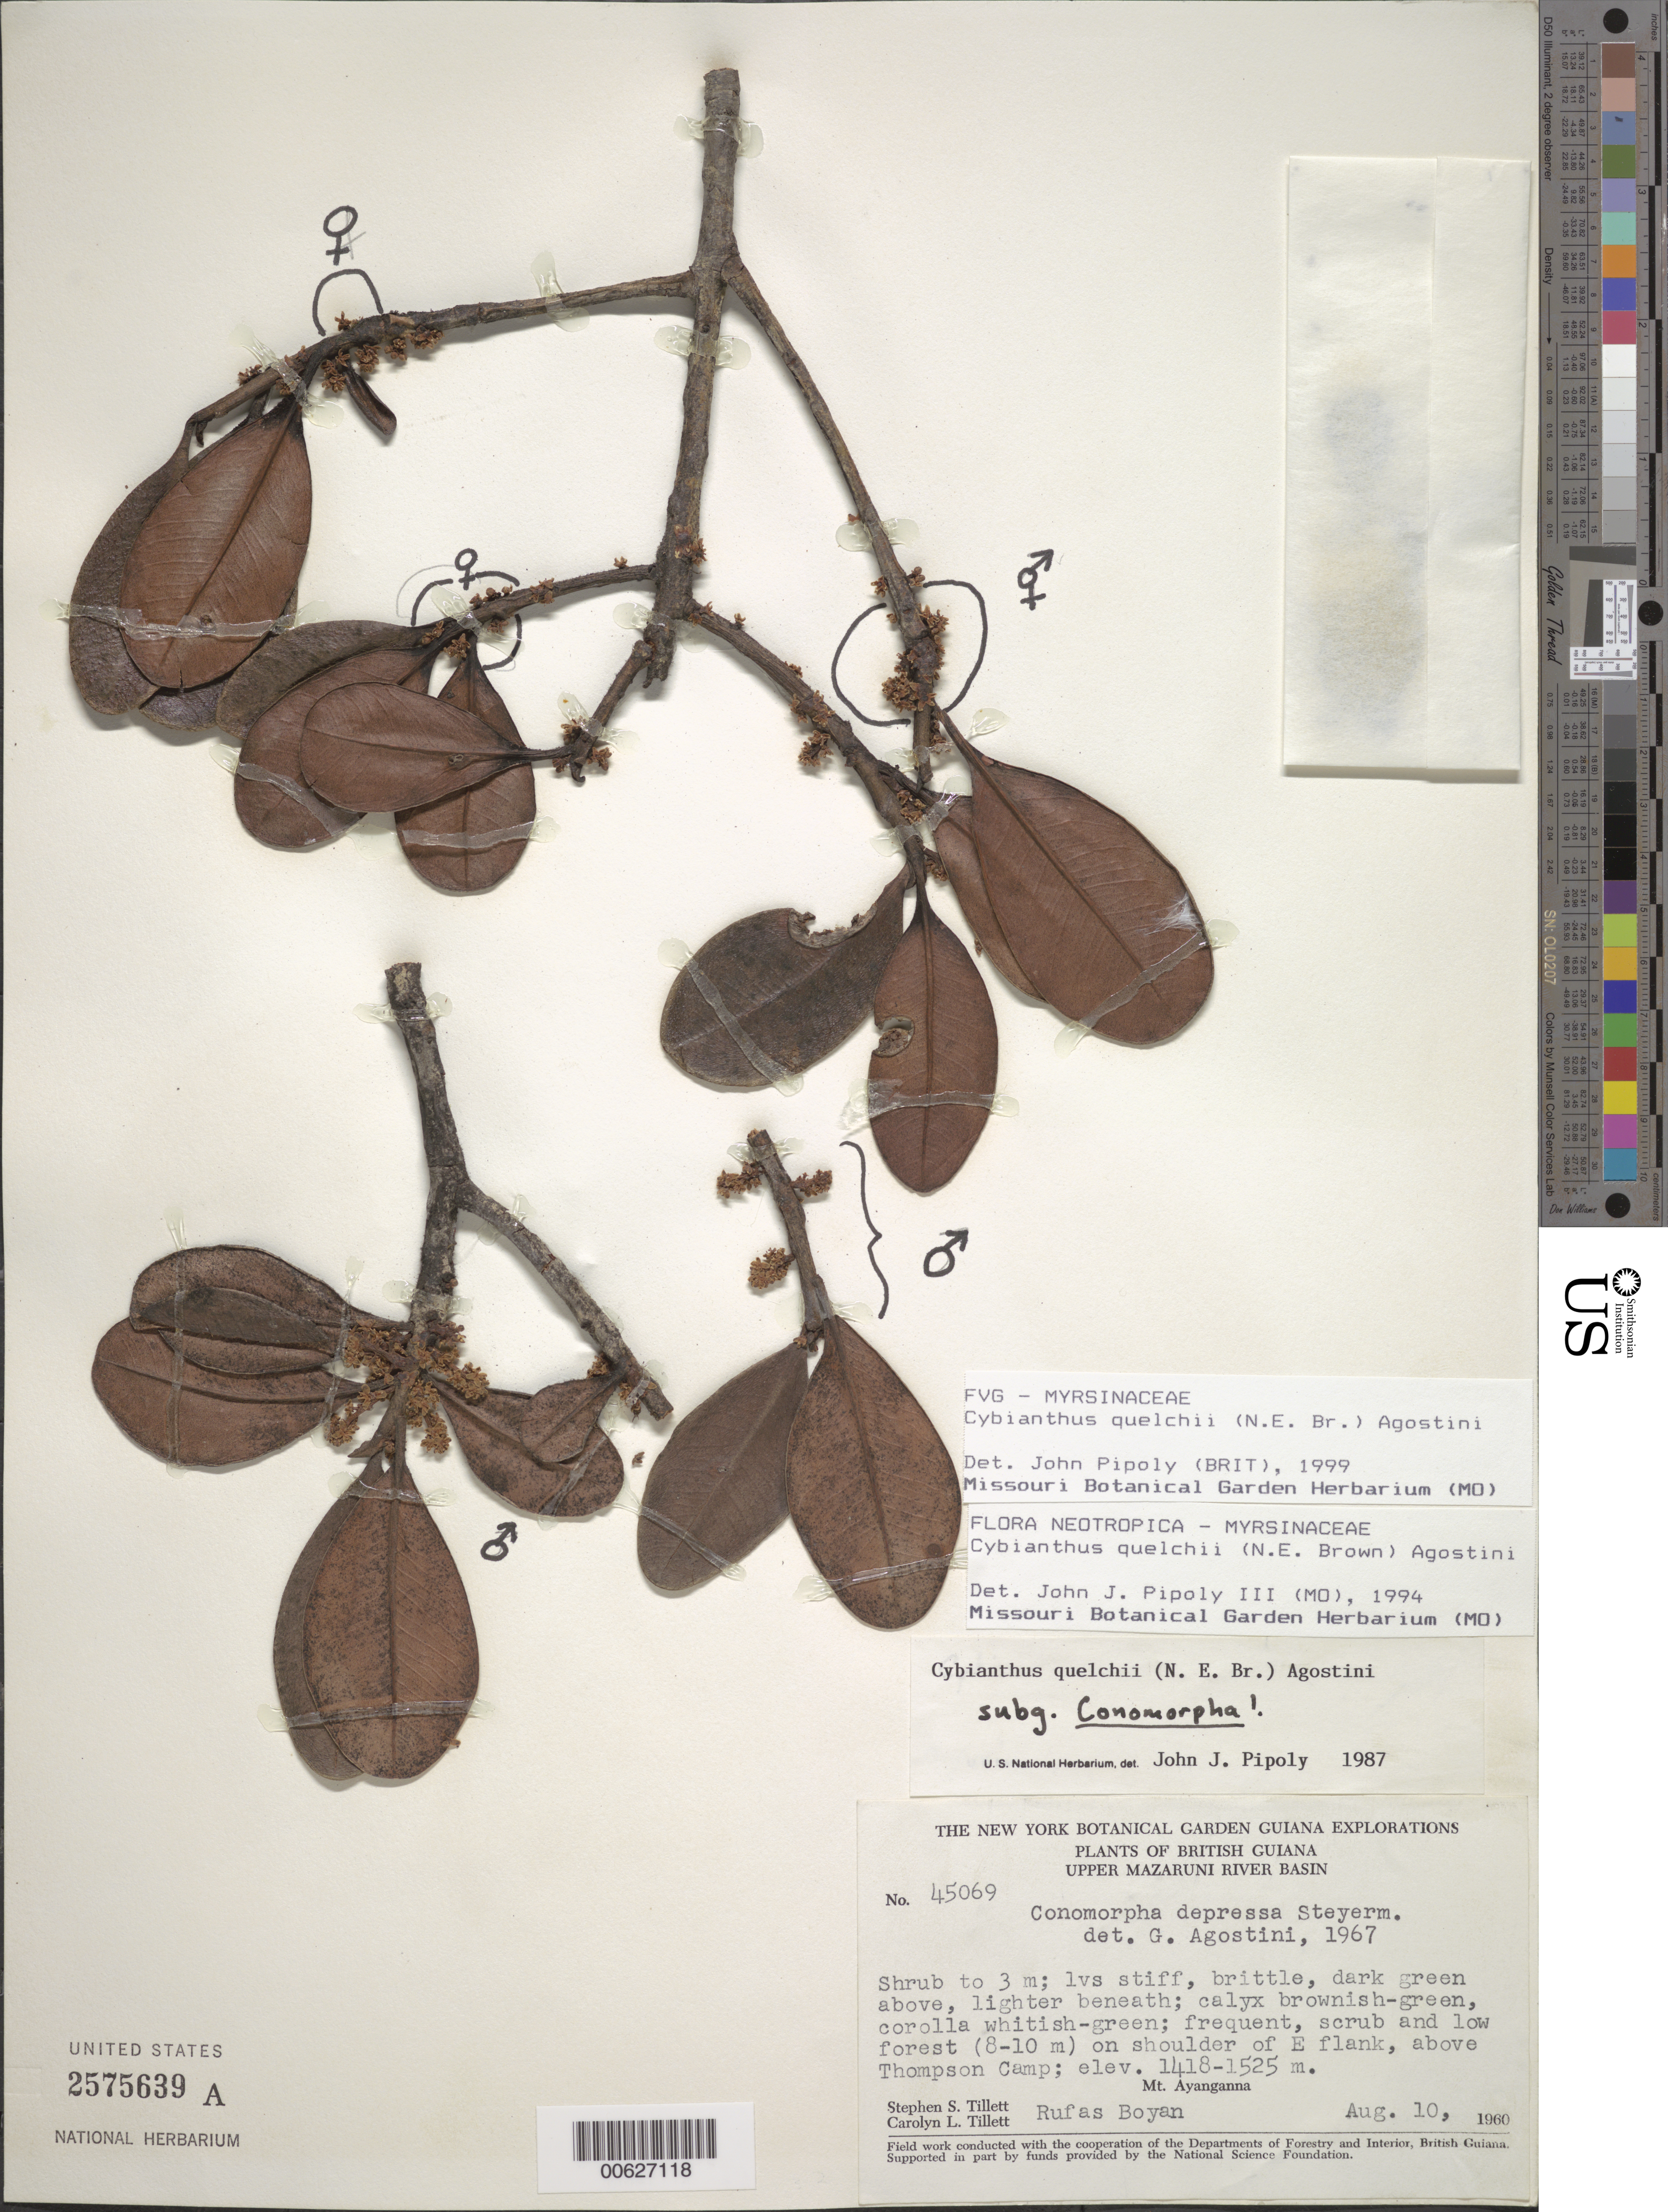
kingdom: Plantae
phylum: Tracheophyta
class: Magnoliopsida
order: Ericales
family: Primulaceae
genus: Cybianthus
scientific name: Cybianthus quelchii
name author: (N.E. Br.) G. Agostini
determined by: Pipoly, J. J., III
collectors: S. S. Tillett, C. L. Tillett & R. Boyan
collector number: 45069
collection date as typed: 10-Aug-60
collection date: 1960-08-10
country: Guyana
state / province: Cuyuni-Mazaruni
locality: Mt. Ayanganna, E flank, above Thompson Camp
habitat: Scrub and low forest (8-10 m)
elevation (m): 1418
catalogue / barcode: US 2575639A